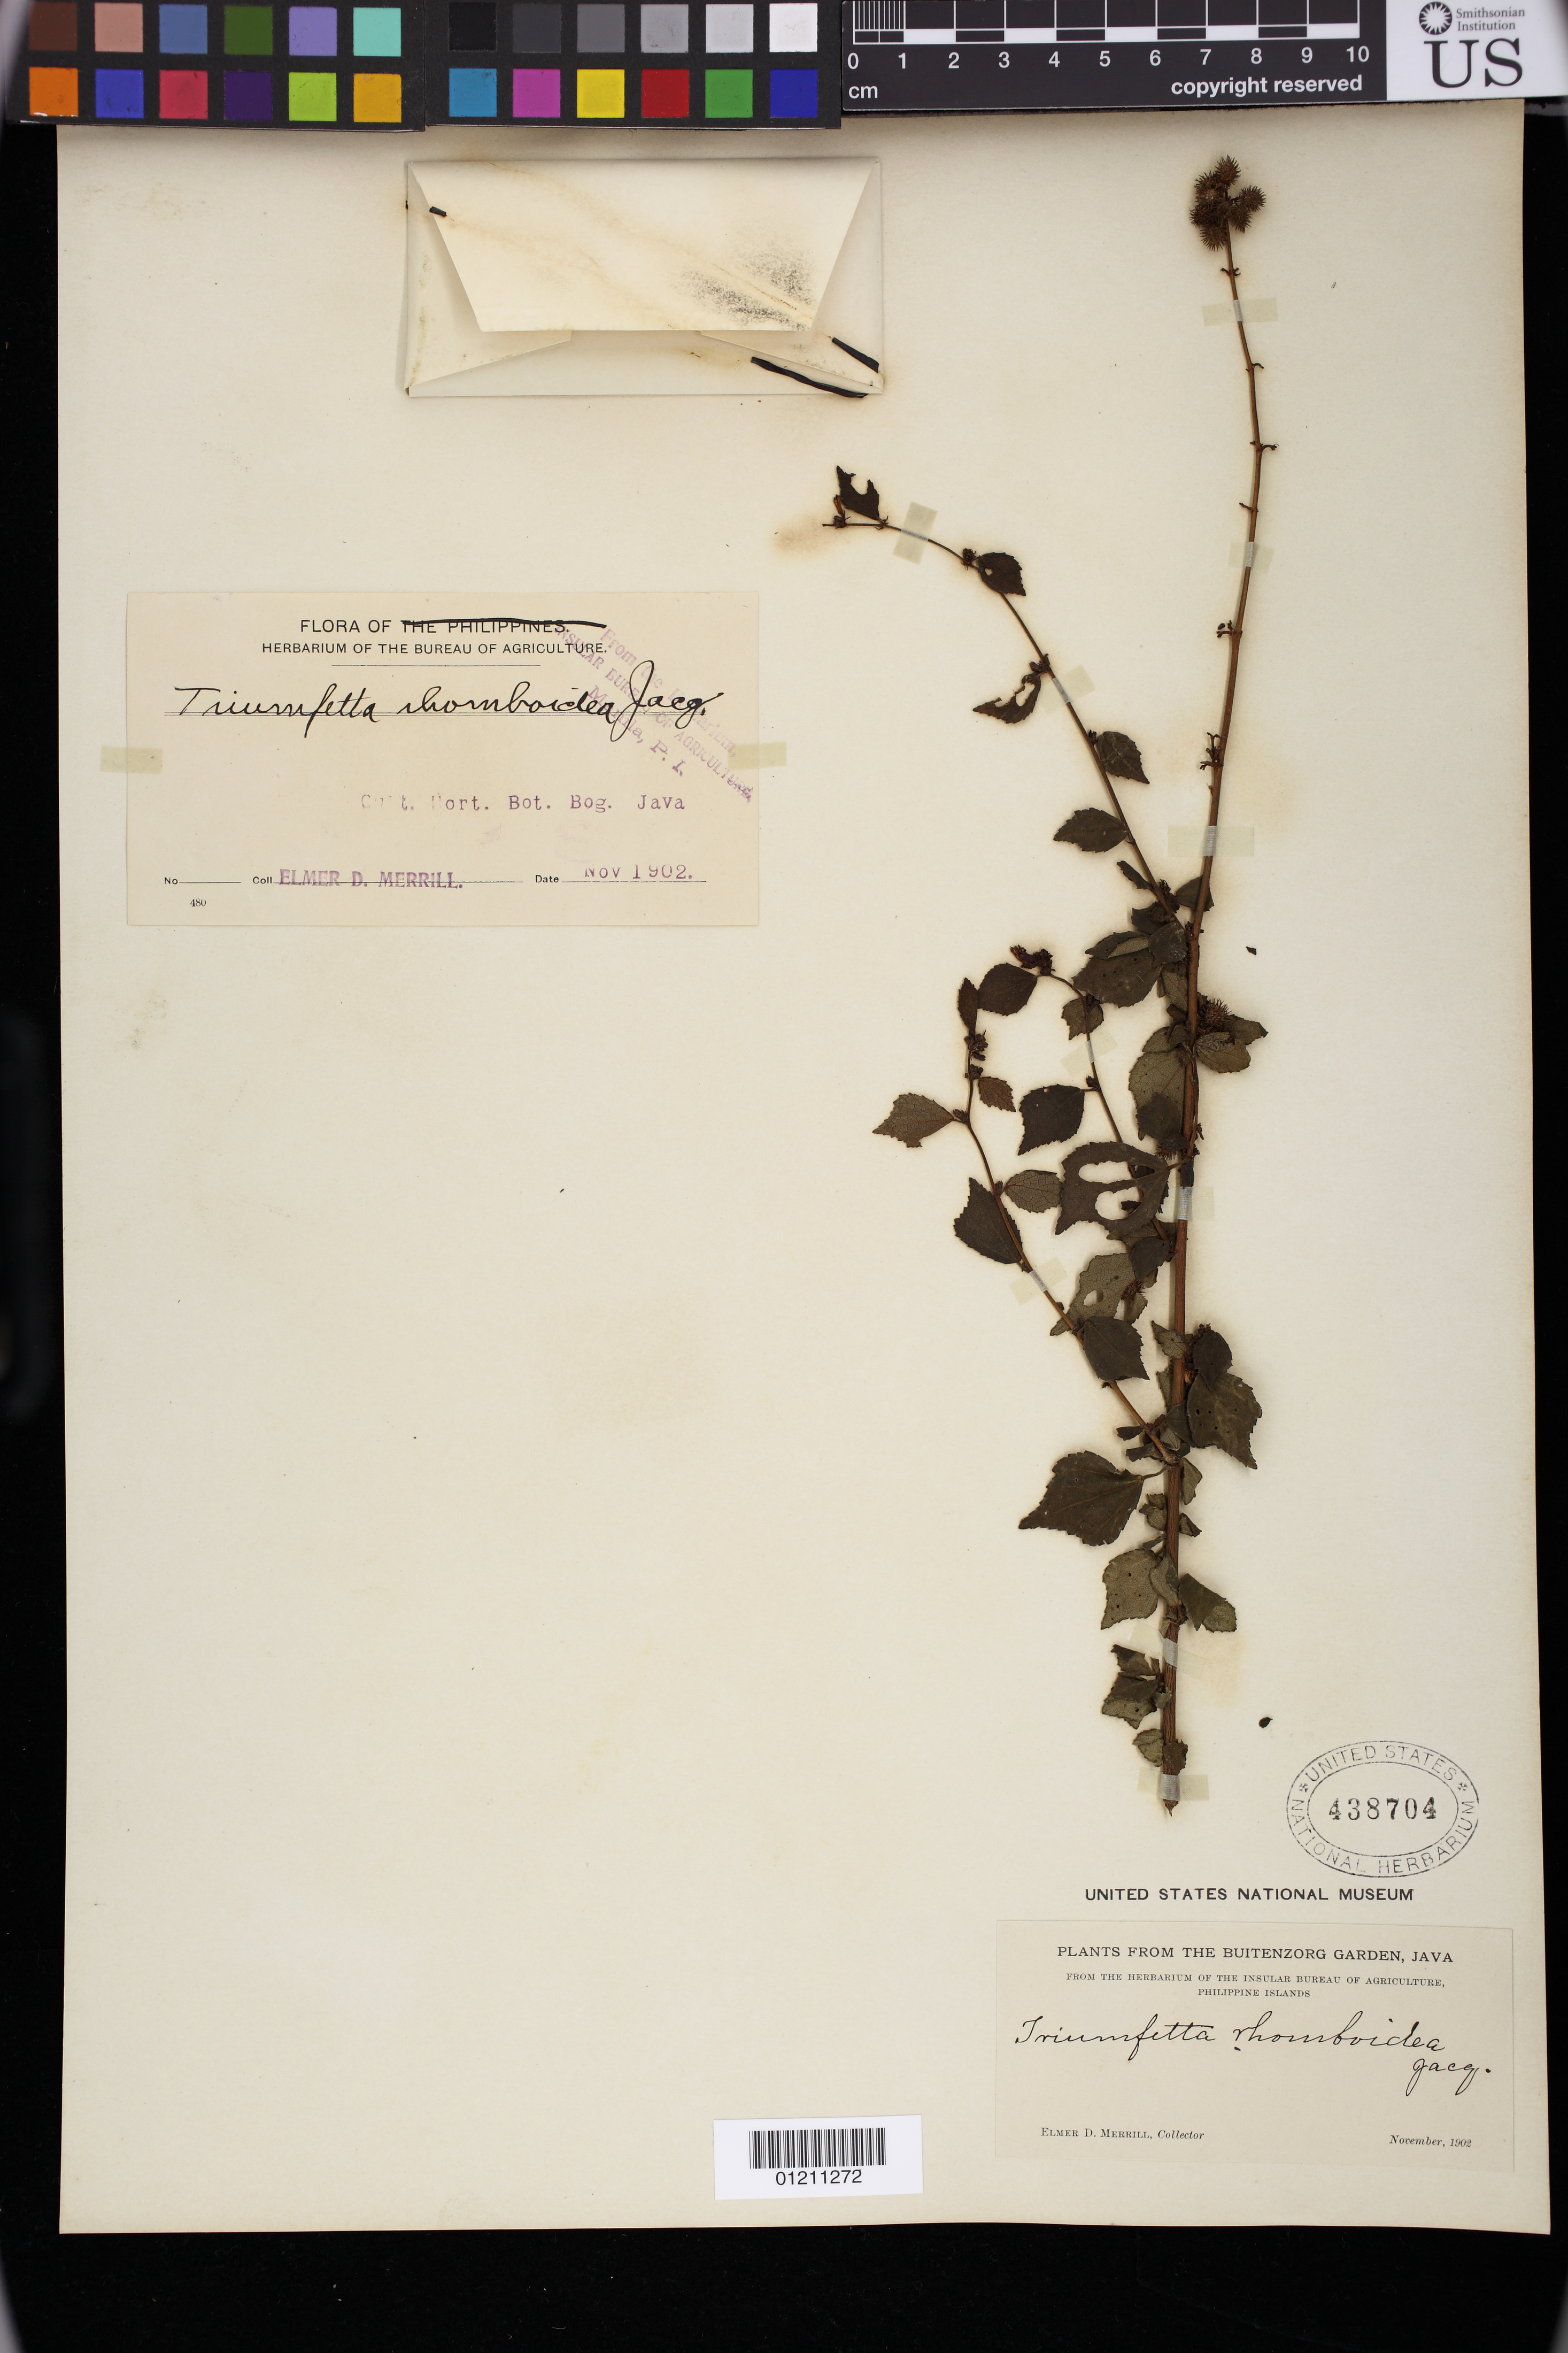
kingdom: Plantae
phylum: Tracheophyta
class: Magnoliopsida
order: Malvales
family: Malvaceae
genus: Triumfetta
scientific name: Triumfetta rhomboidea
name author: Jacq.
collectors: E. D. Merrill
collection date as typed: Nov 1902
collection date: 1902-11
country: Indonesia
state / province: Java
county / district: Jawa Barat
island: Java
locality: From the Buitenzorg Garden, Java. Cult. Hort. Bot. Bog. Java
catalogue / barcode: US 438704